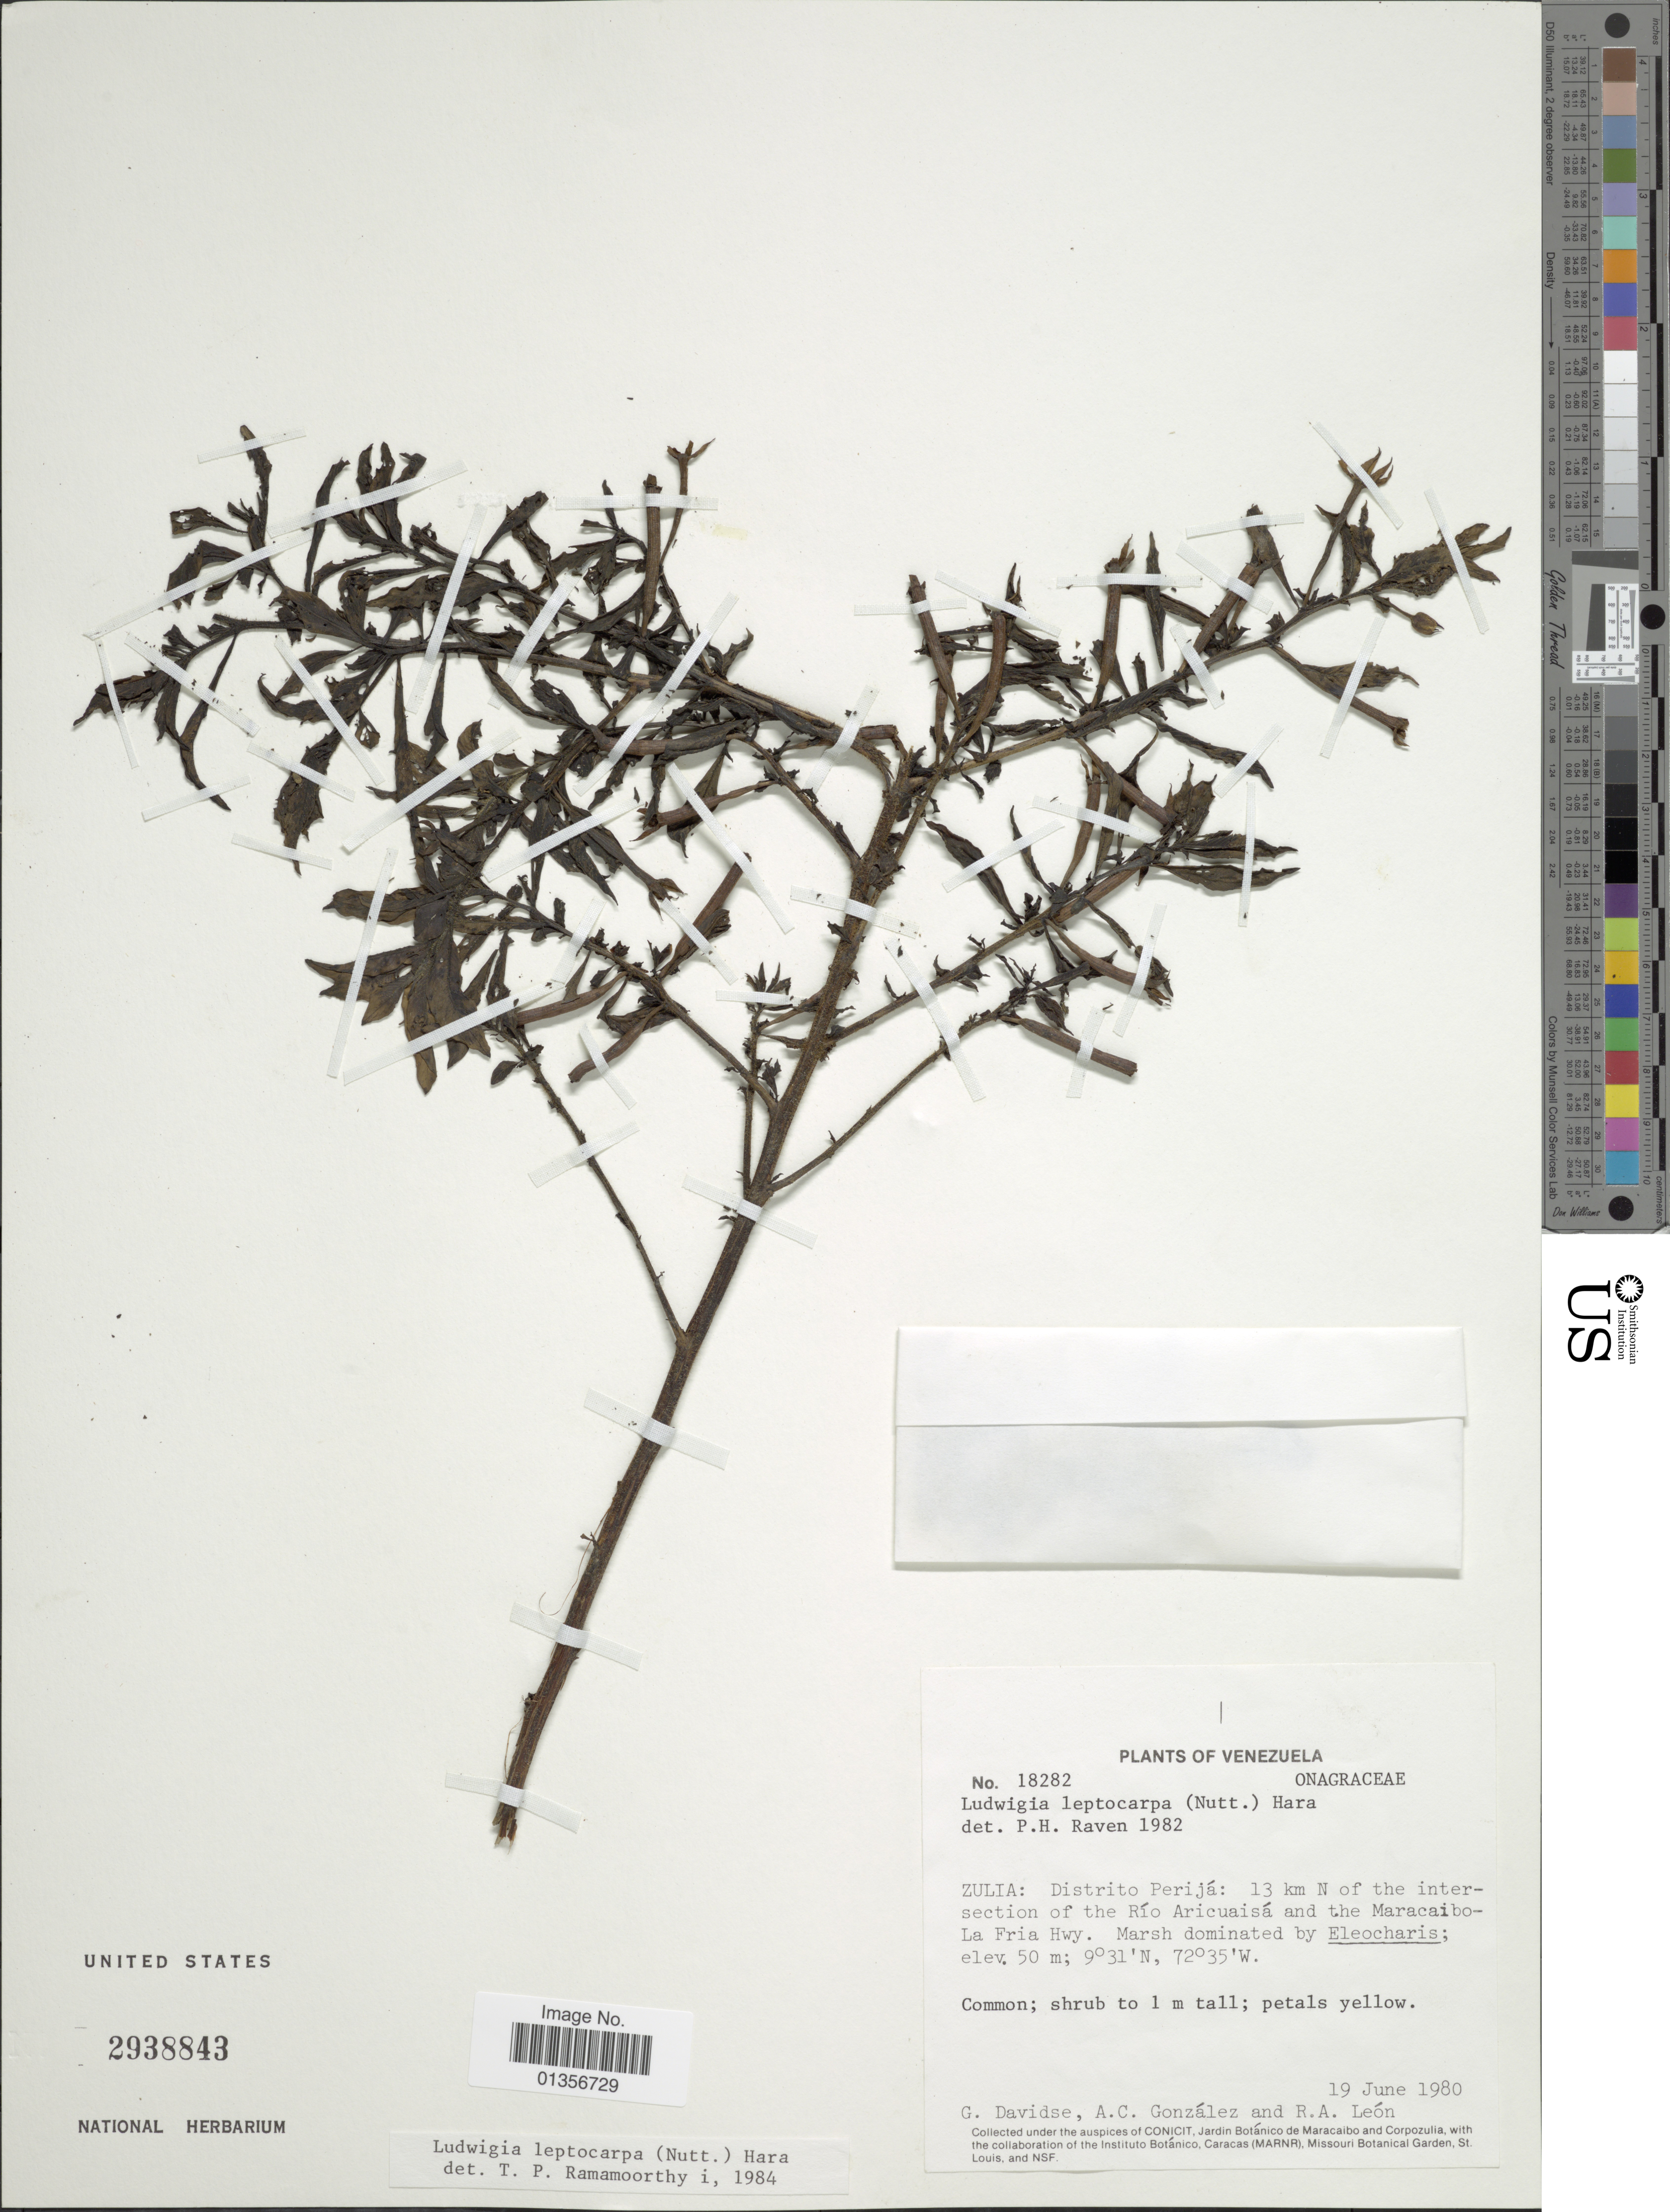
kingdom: Plantae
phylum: Tracheophyta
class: Magnoliopsida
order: Myrtales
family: Onagraceae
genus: Ludwigia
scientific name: Ludwigia leptocarpa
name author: (Nutt.) H. Hara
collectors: G. Davidse, A. C. González & R. A. León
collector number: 18282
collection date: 1980-06-19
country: Venezuela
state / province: Zulia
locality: Distrito "Perijá": 13 km N of the intersection of the Río Aricuaisá and the Maracaibo-La Fria Hwy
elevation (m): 50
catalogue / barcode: US 2938843